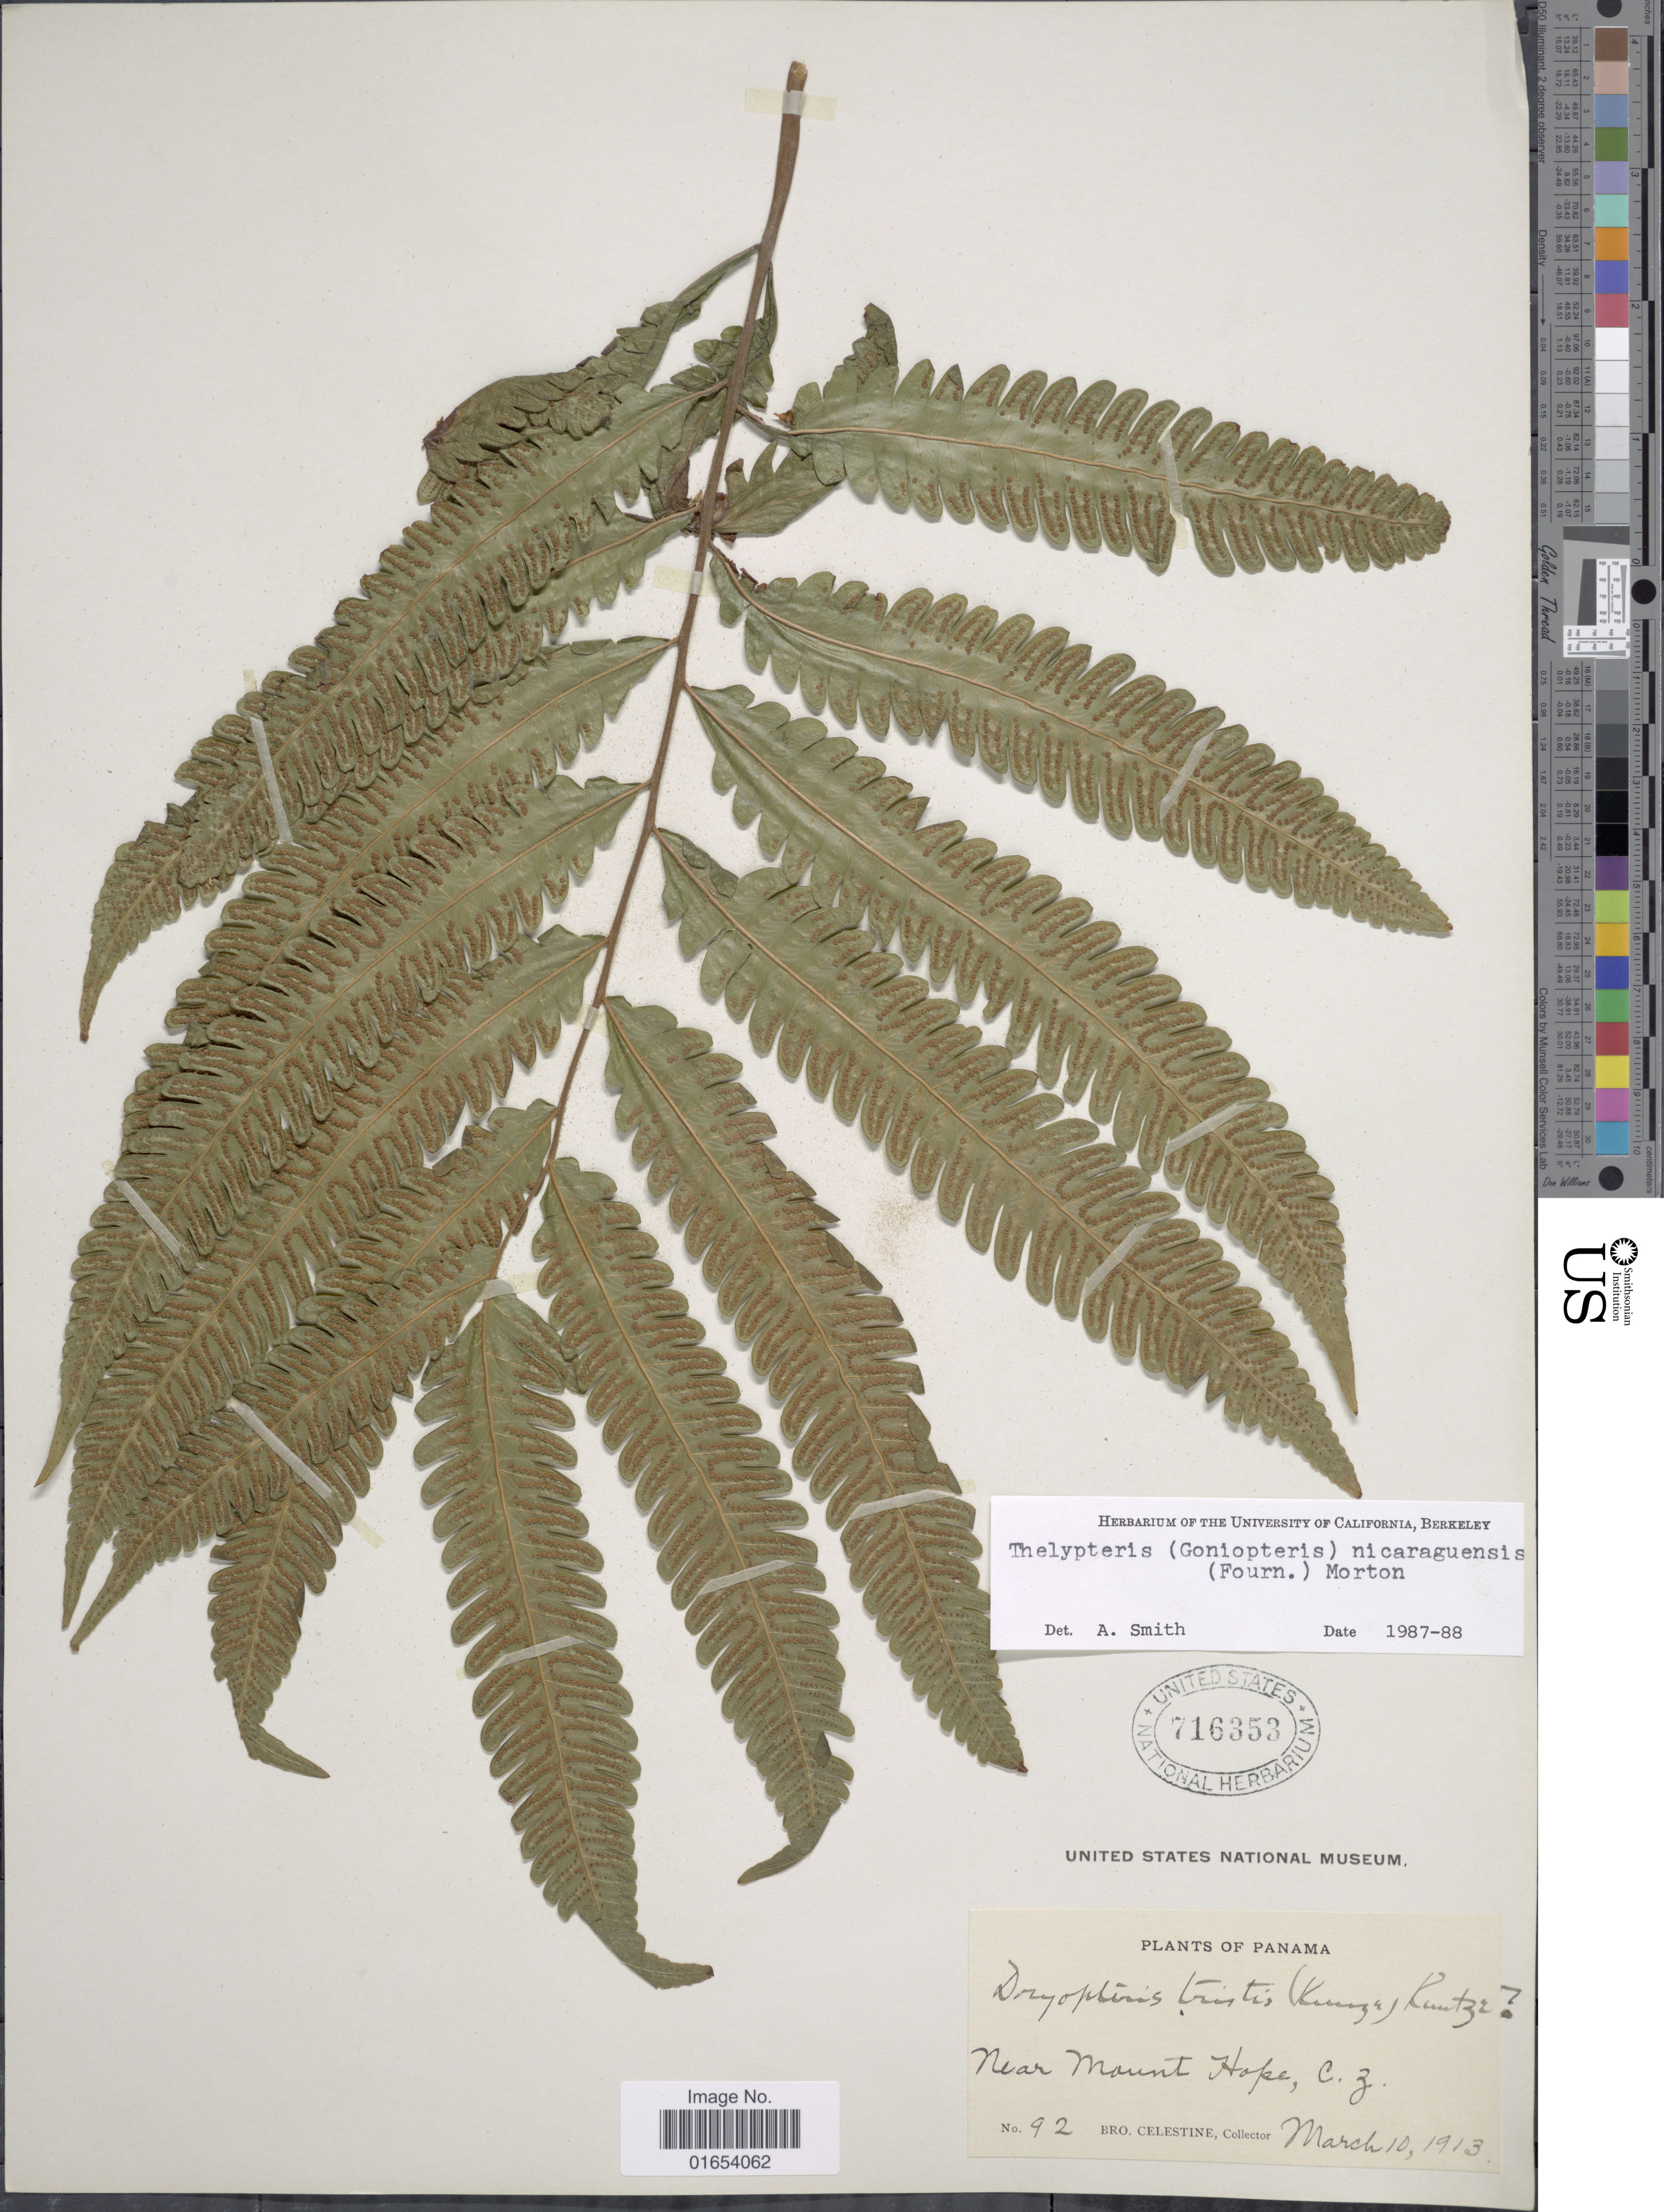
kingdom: Plantae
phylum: Tracheophyta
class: Polypodiopsida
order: Polypodiales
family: Thelypteridaceae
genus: Goniopteris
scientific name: Goniopteris nicaraguensis (C. Chr.) comb. nov., ined 2015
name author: (C. Chr.)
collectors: B. Celestine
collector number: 92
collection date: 1913-03-10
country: Panama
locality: Panama, near mount Hope, C. G.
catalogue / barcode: US 716353